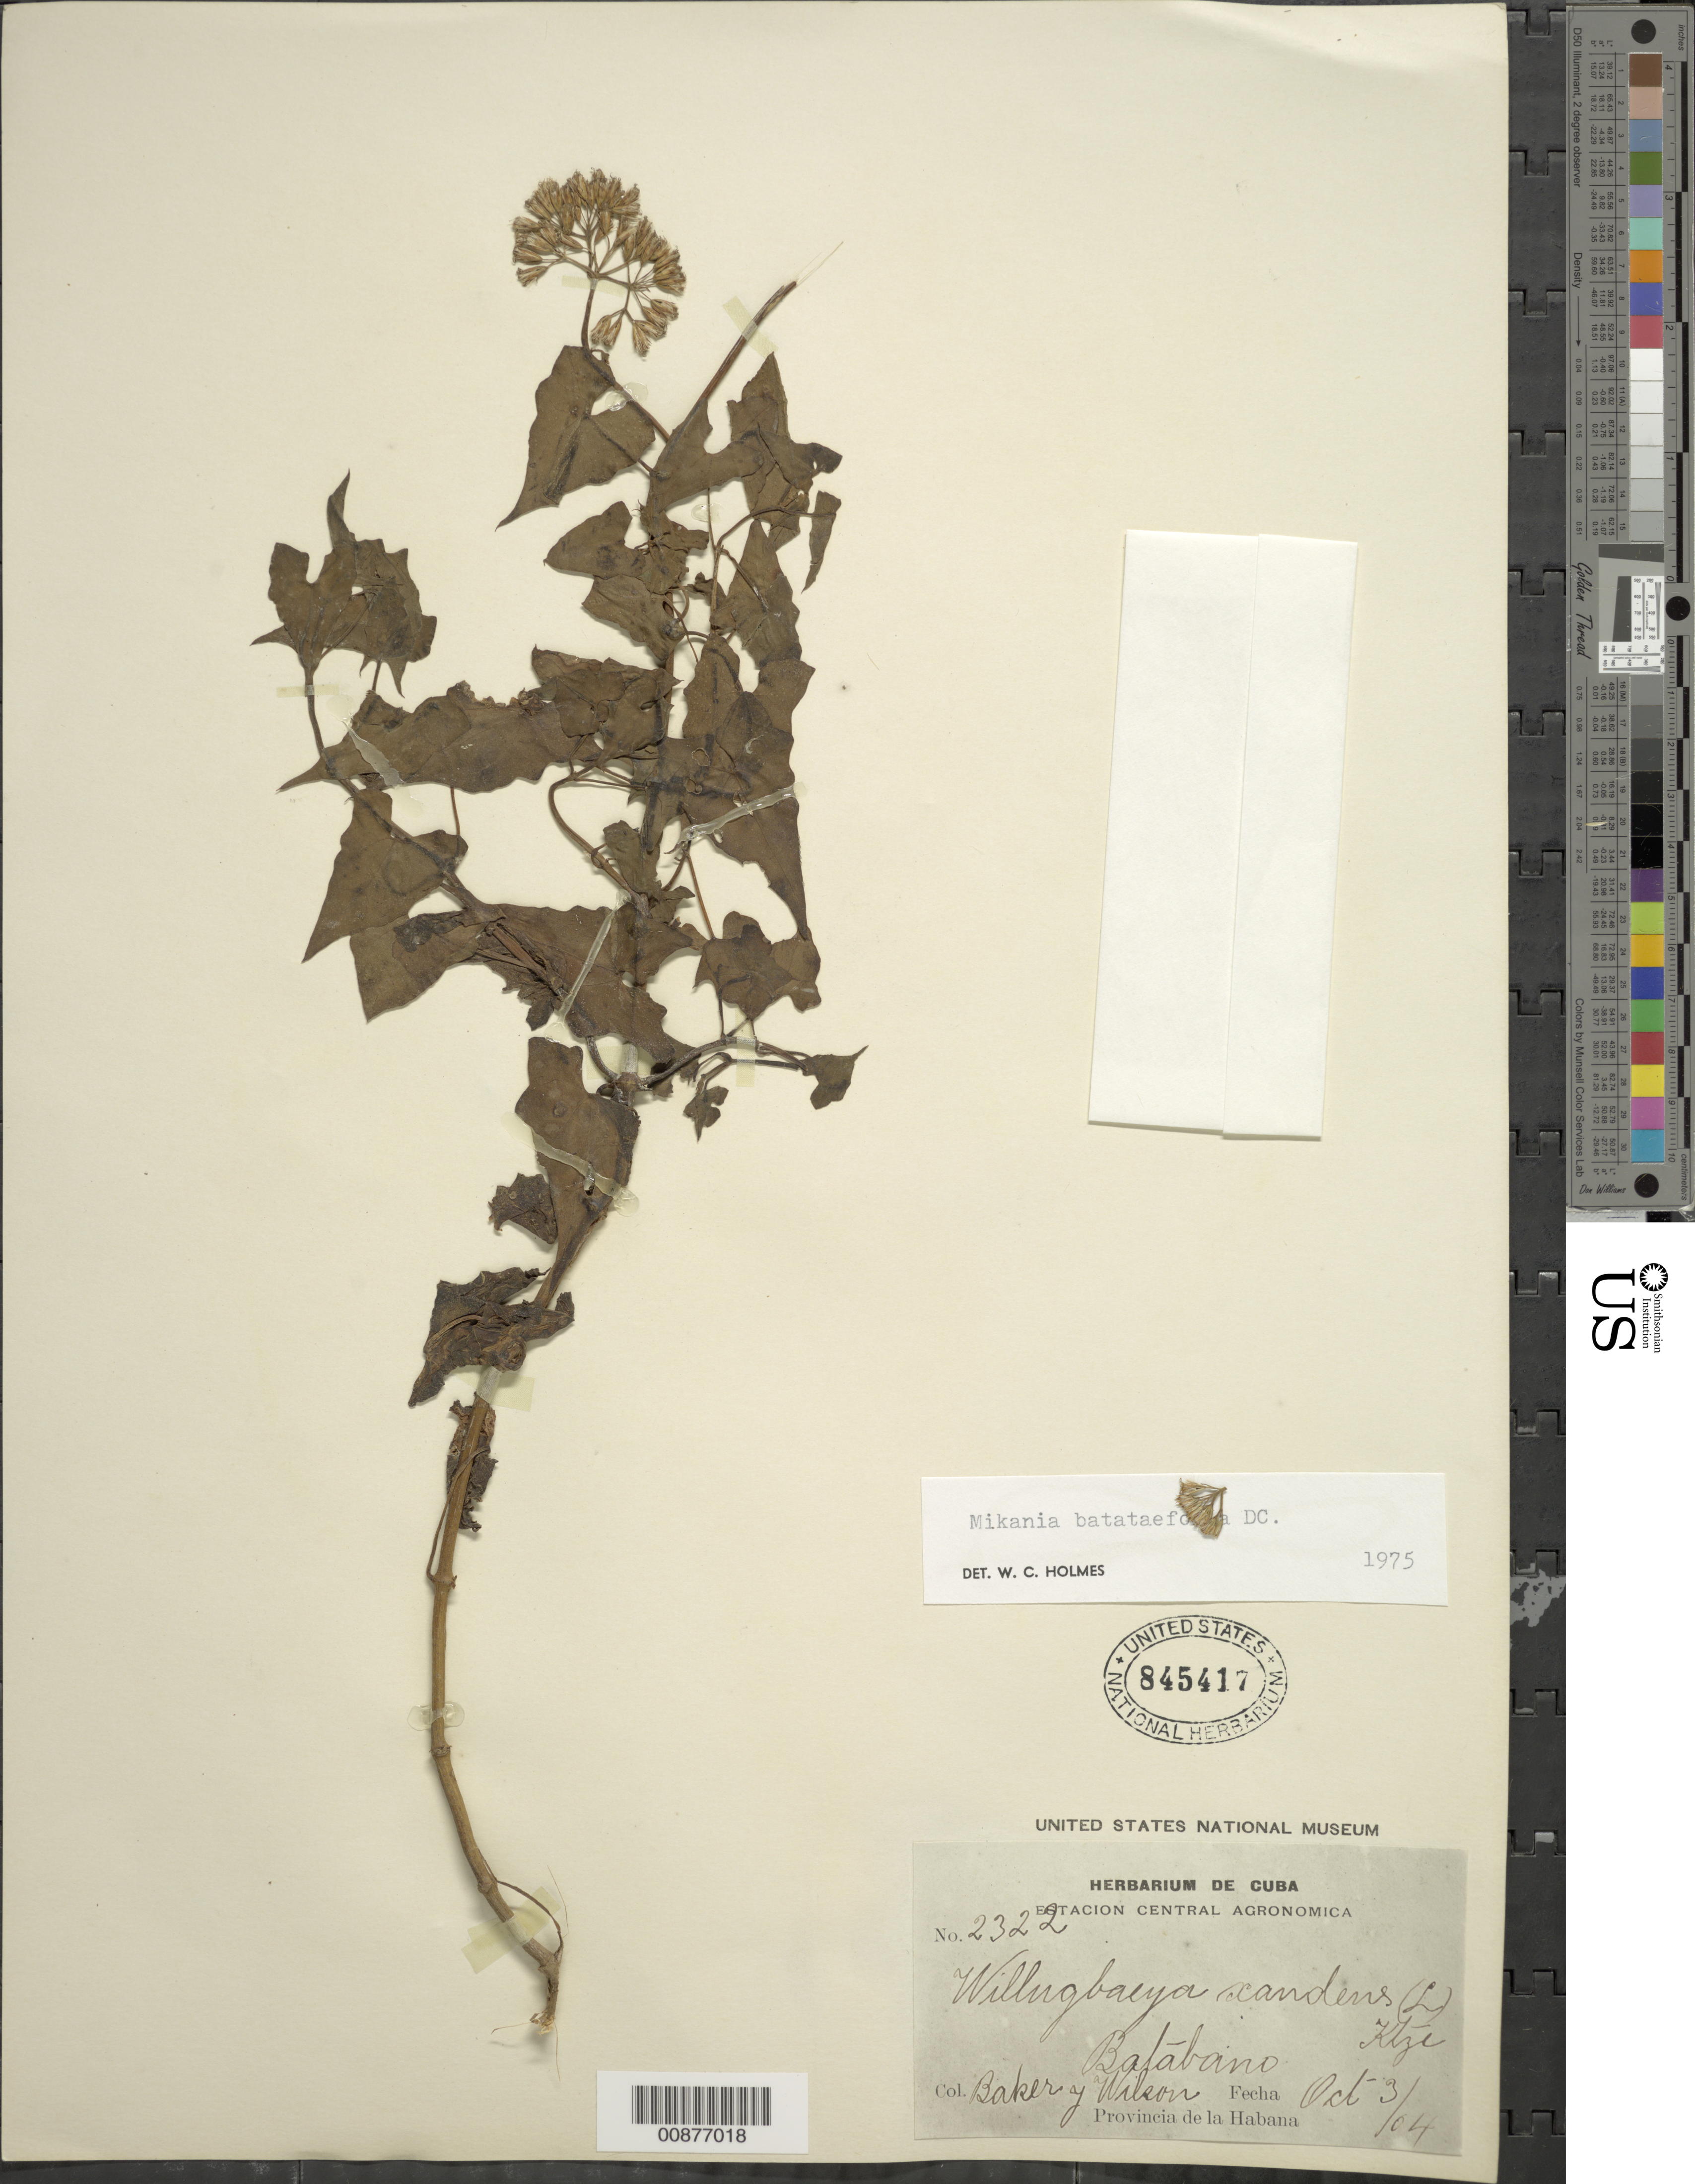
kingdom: Plantae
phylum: Tracheophyta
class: Magnoliopsida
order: Asterales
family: Asteraceae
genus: Mikania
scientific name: Mikania batataefolia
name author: DC.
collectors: C. F. Baker & -- Wilson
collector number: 2322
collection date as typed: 03 Oct 1904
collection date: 1904-10-03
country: Cuba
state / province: La Habana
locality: Batabano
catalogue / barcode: US 845417